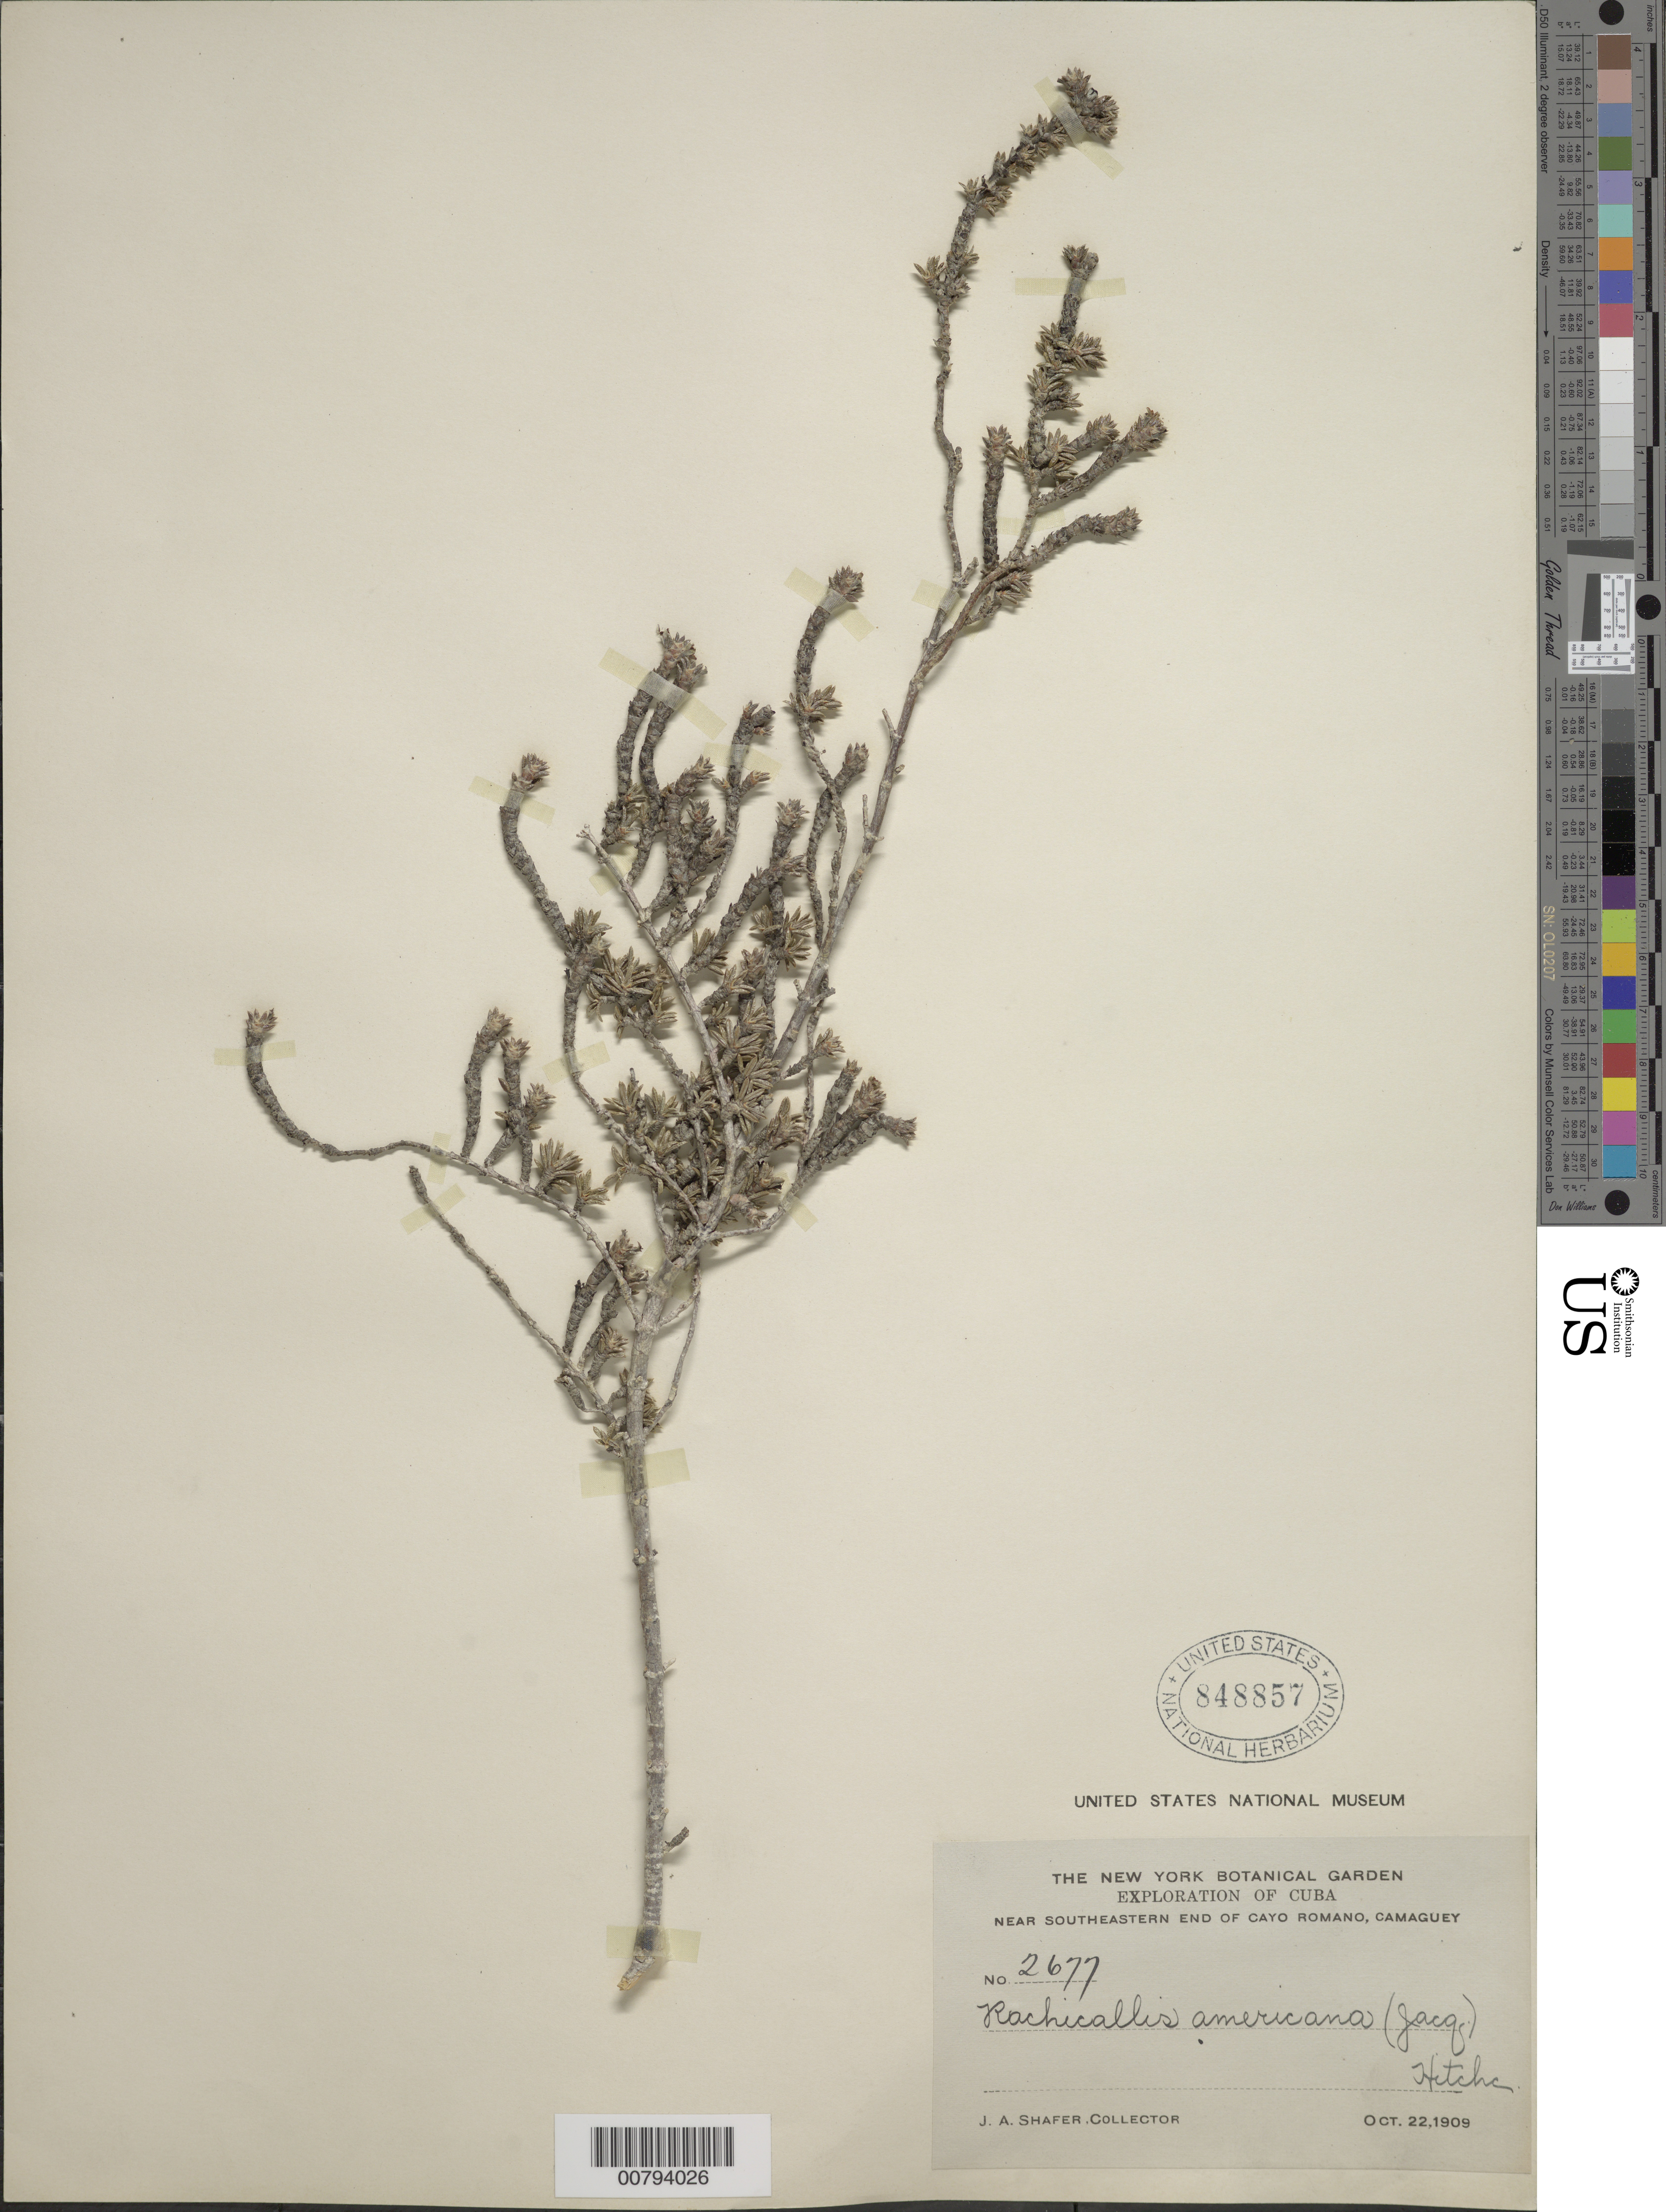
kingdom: Plantae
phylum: Tracheophyta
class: Magnoliopsida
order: Gentianales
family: Rubiaceae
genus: Rachicallis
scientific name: Rachicallis americana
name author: (Jacq.) Hitchc.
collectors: J. A. Shafer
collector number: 2677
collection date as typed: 22 0ct 1909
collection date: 1909-10-22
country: Cuba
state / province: Camaguey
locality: Near southeastern end of Cayo Romano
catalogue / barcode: US 848857